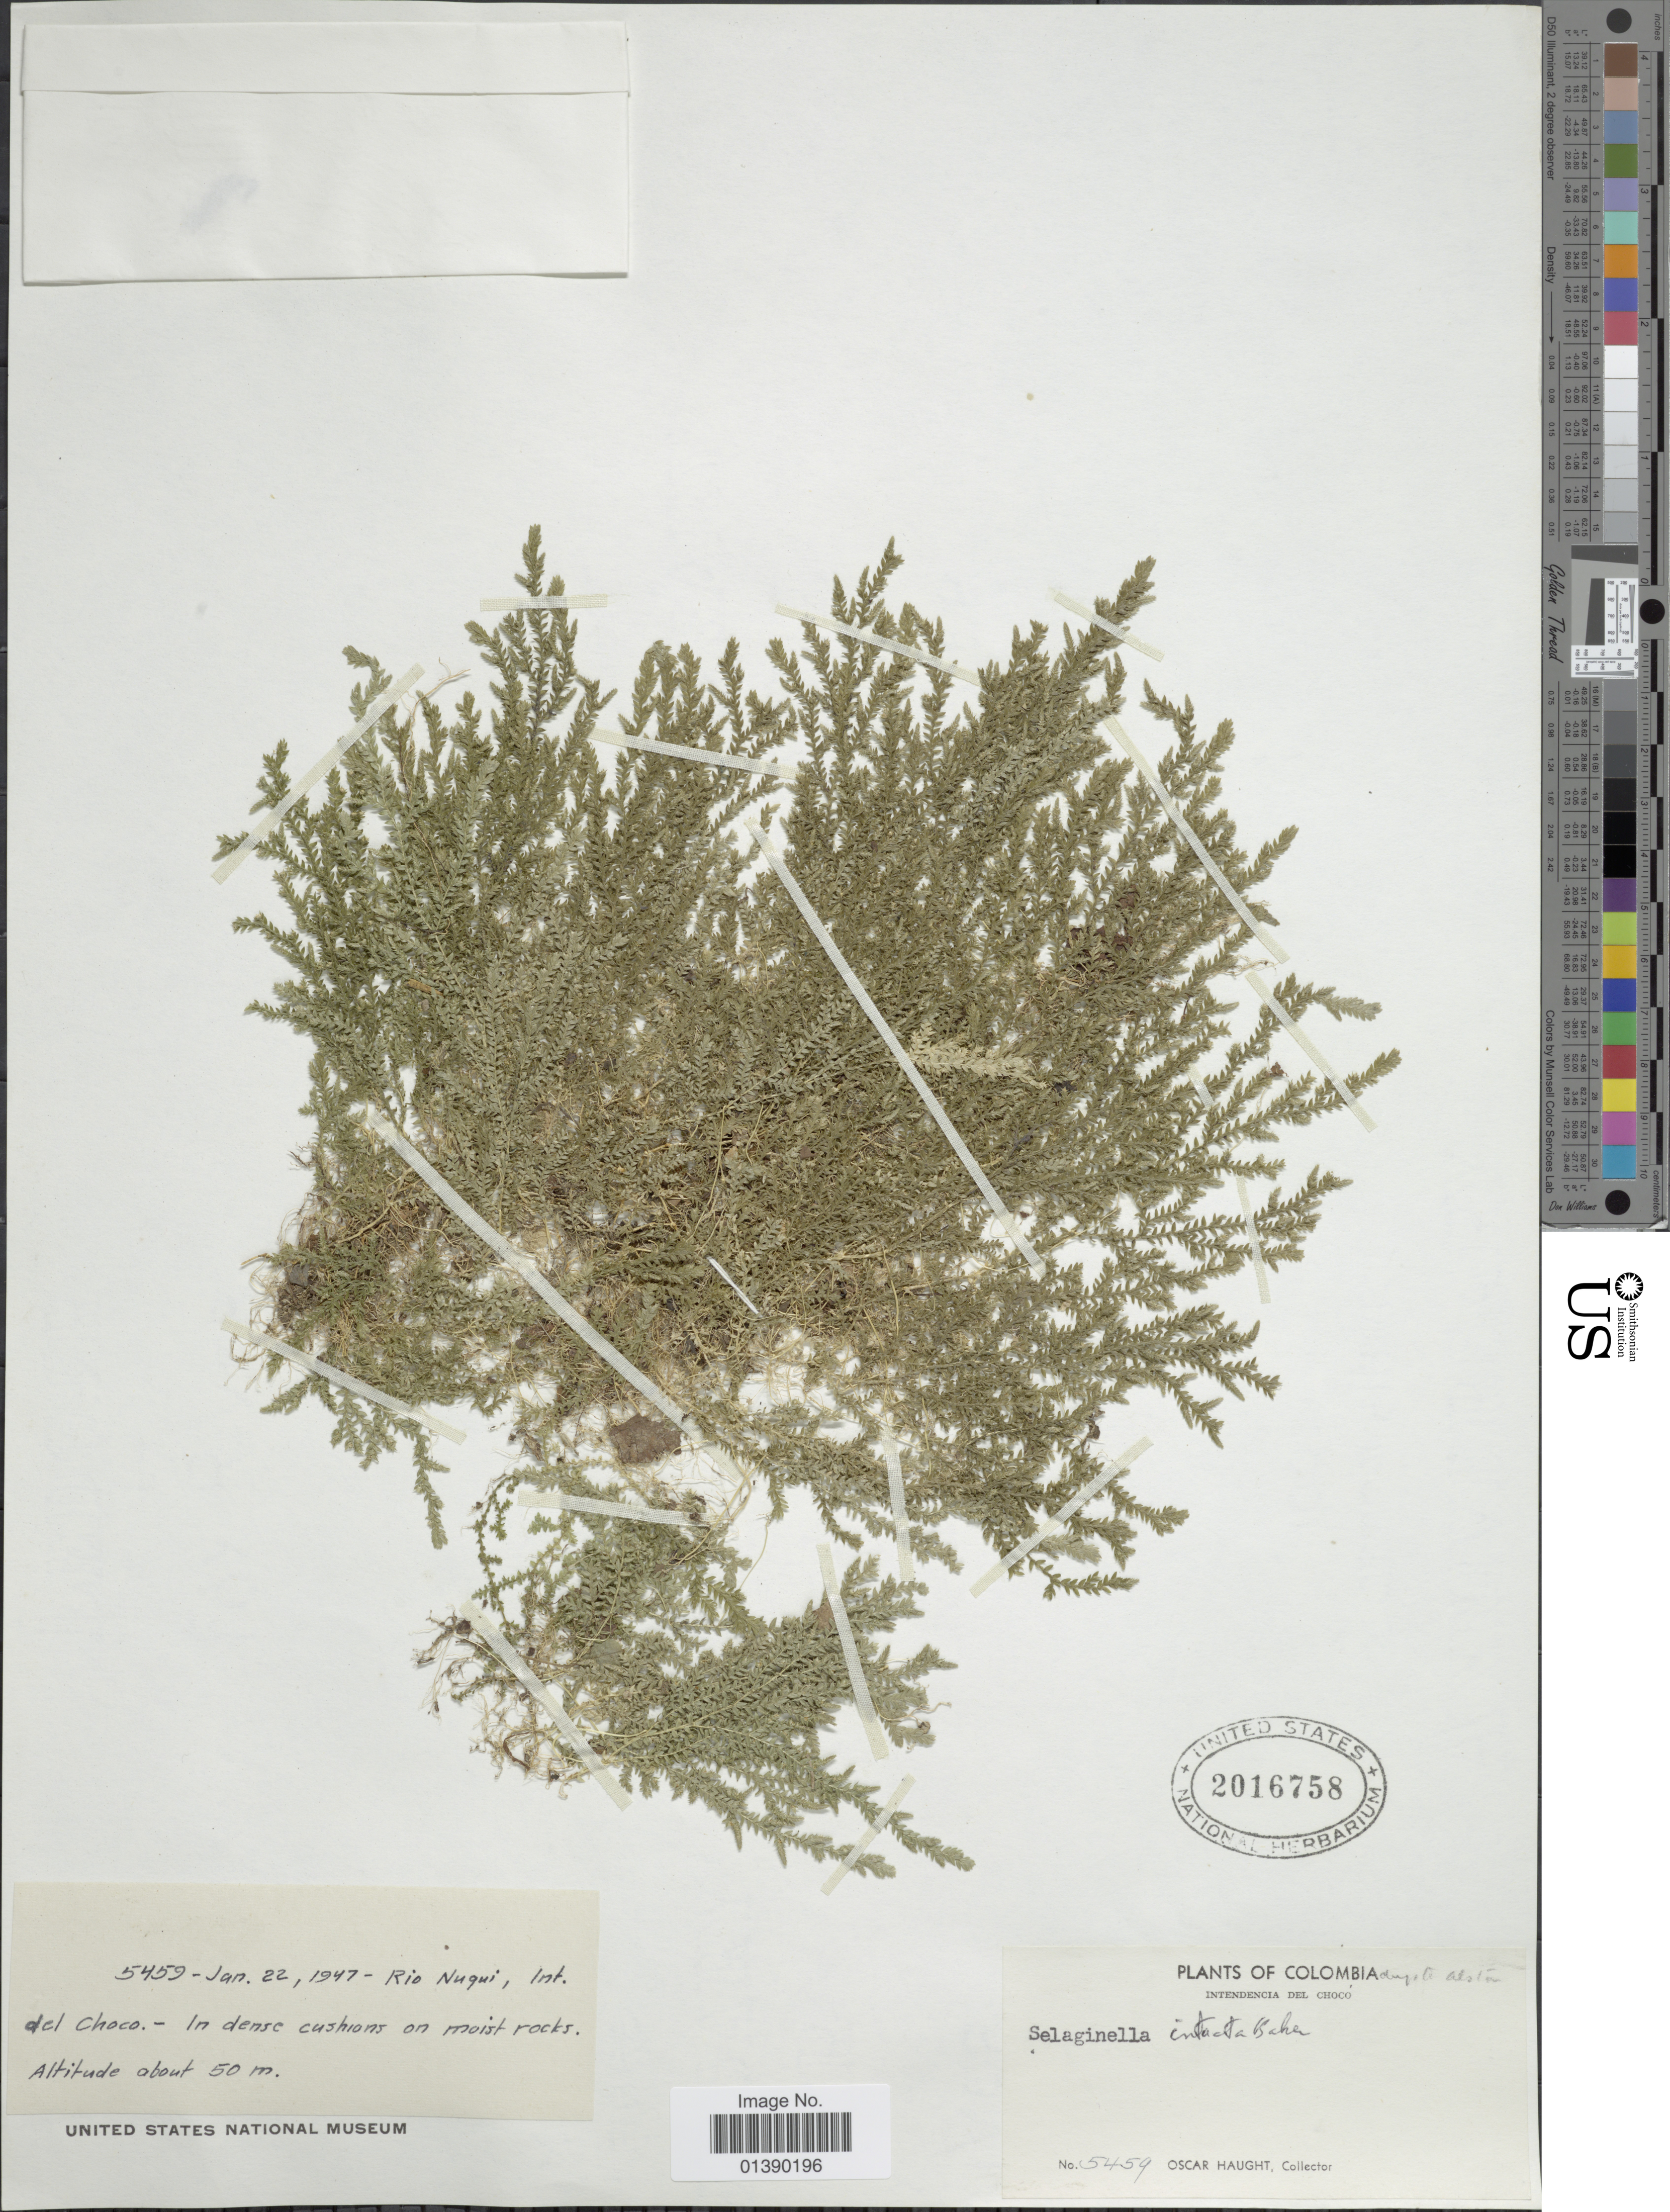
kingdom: Plantae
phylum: Tracheophyta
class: Lycopodiopsida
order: Selaginellales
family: Selaginellaceae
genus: Selaginella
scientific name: Selaginella atirrensis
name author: Hieron. in Engl. & Prantl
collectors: O. L. Haught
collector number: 5459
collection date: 1947-01-22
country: Colombia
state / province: Chocó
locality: Rio Nuquí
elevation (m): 50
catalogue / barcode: US 2016758